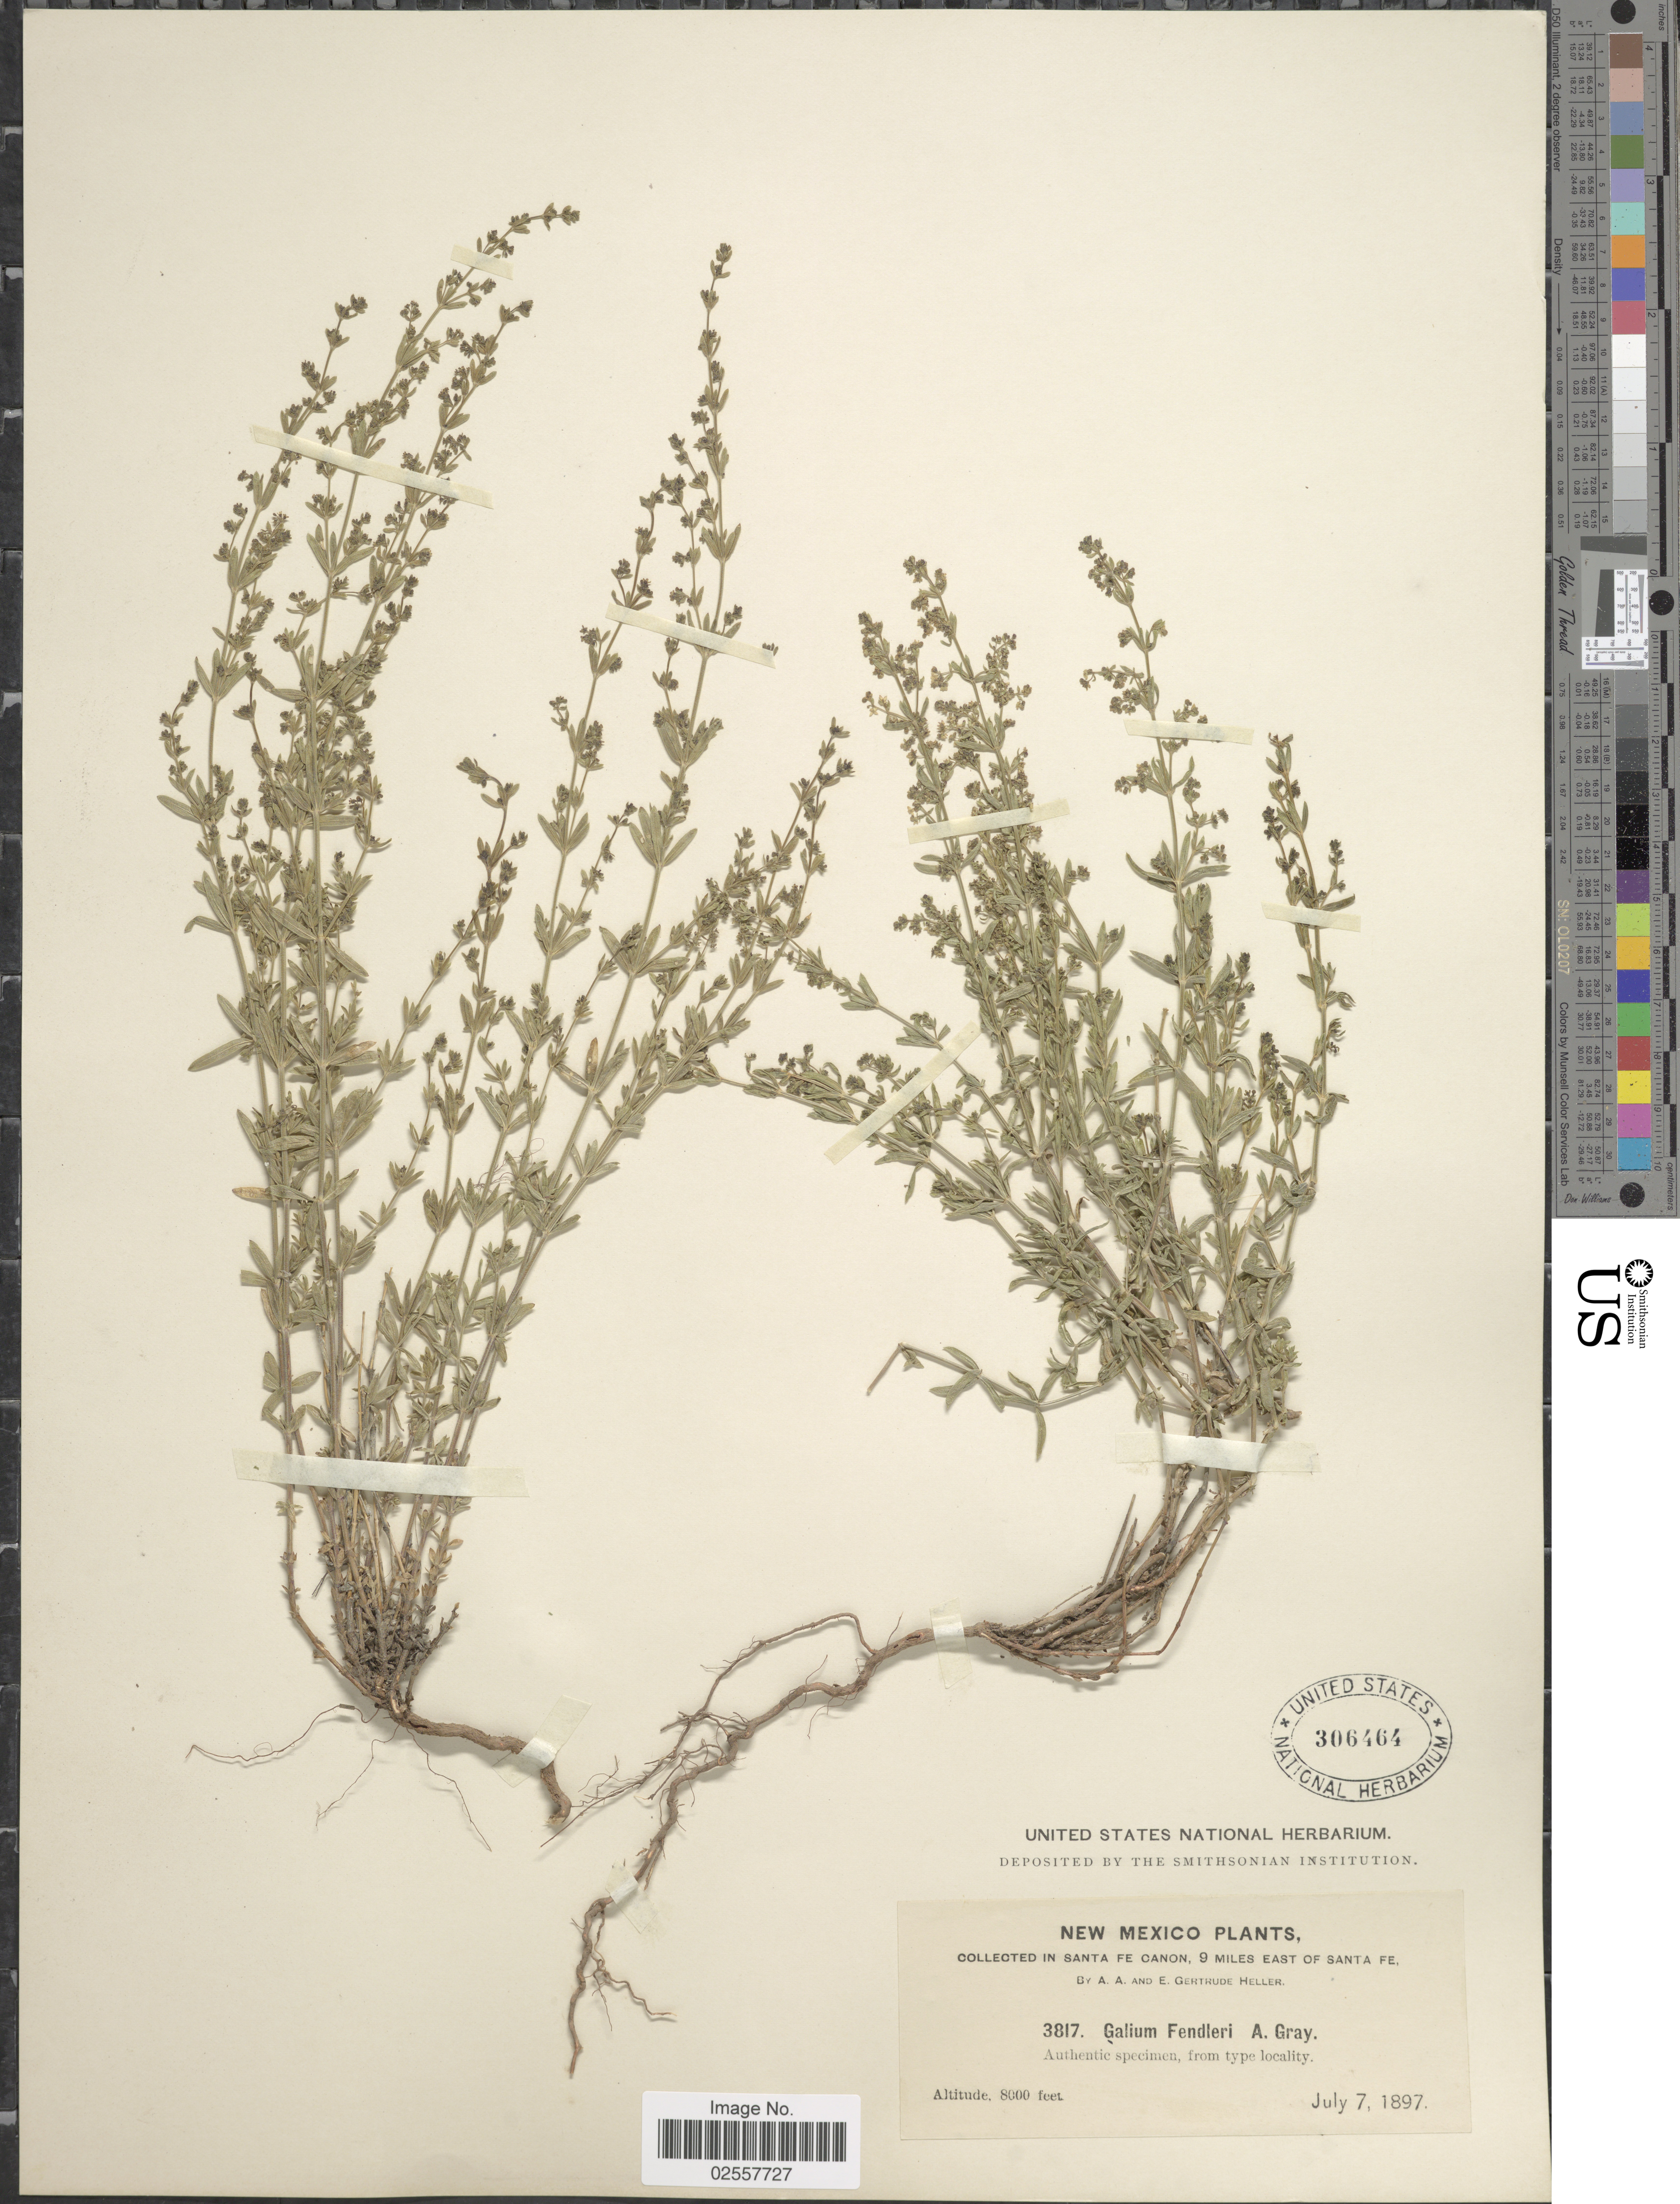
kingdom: Plantae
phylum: Tracheophyta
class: Magnoliopsida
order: Gentianales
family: Rubiaceae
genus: Galium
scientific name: Galium fendleri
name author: A. Gray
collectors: A. A. Heller & E. Gertrude Heller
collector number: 3817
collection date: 1897-07-07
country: United States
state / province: New Mexico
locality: Santa Fe Canon, 9 miles east of Santa Fe.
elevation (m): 2438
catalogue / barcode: US 306464